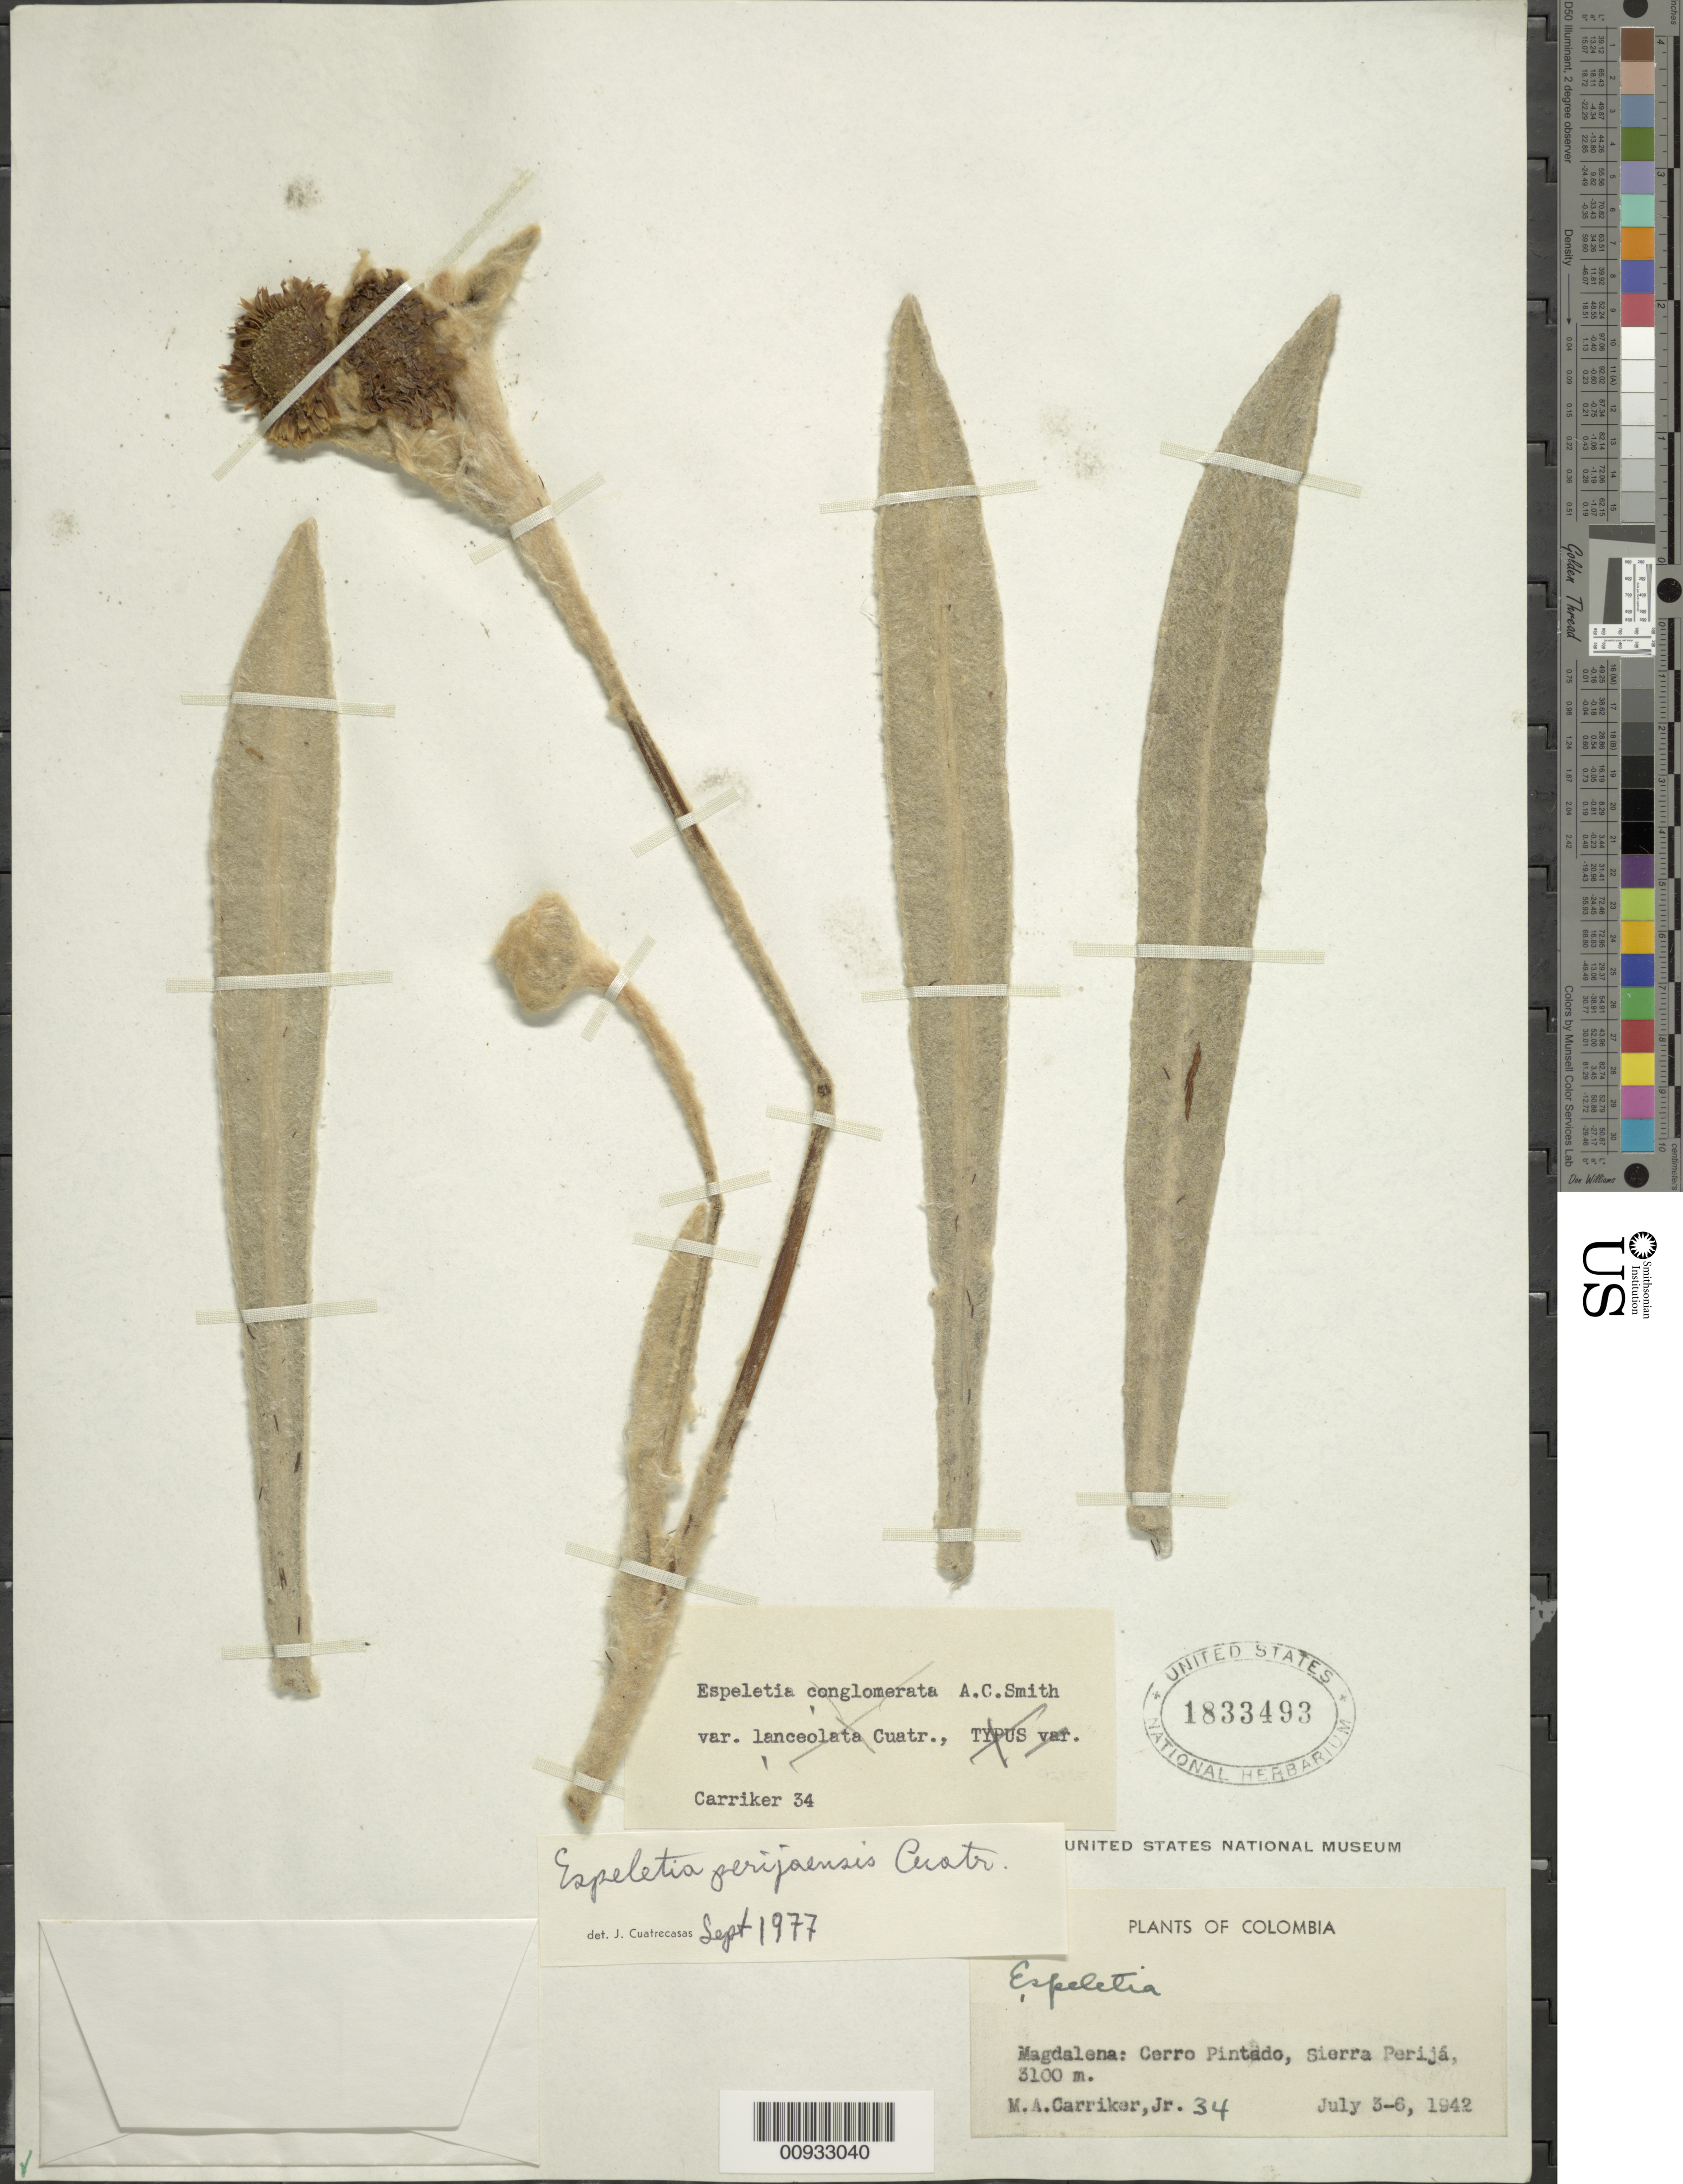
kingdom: Plantae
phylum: Tracheophyta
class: Magnoliopsida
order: Asterales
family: Asteraceae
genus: Espeletia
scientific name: Espeletia perijaensis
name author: Cuatrec.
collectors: M. A. Carriker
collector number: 34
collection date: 1942-07-03/1942-07-06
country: Colombia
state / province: Magdalena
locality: Cerro Pintado, Sierra de Perijá.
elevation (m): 3100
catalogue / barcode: US 1833493